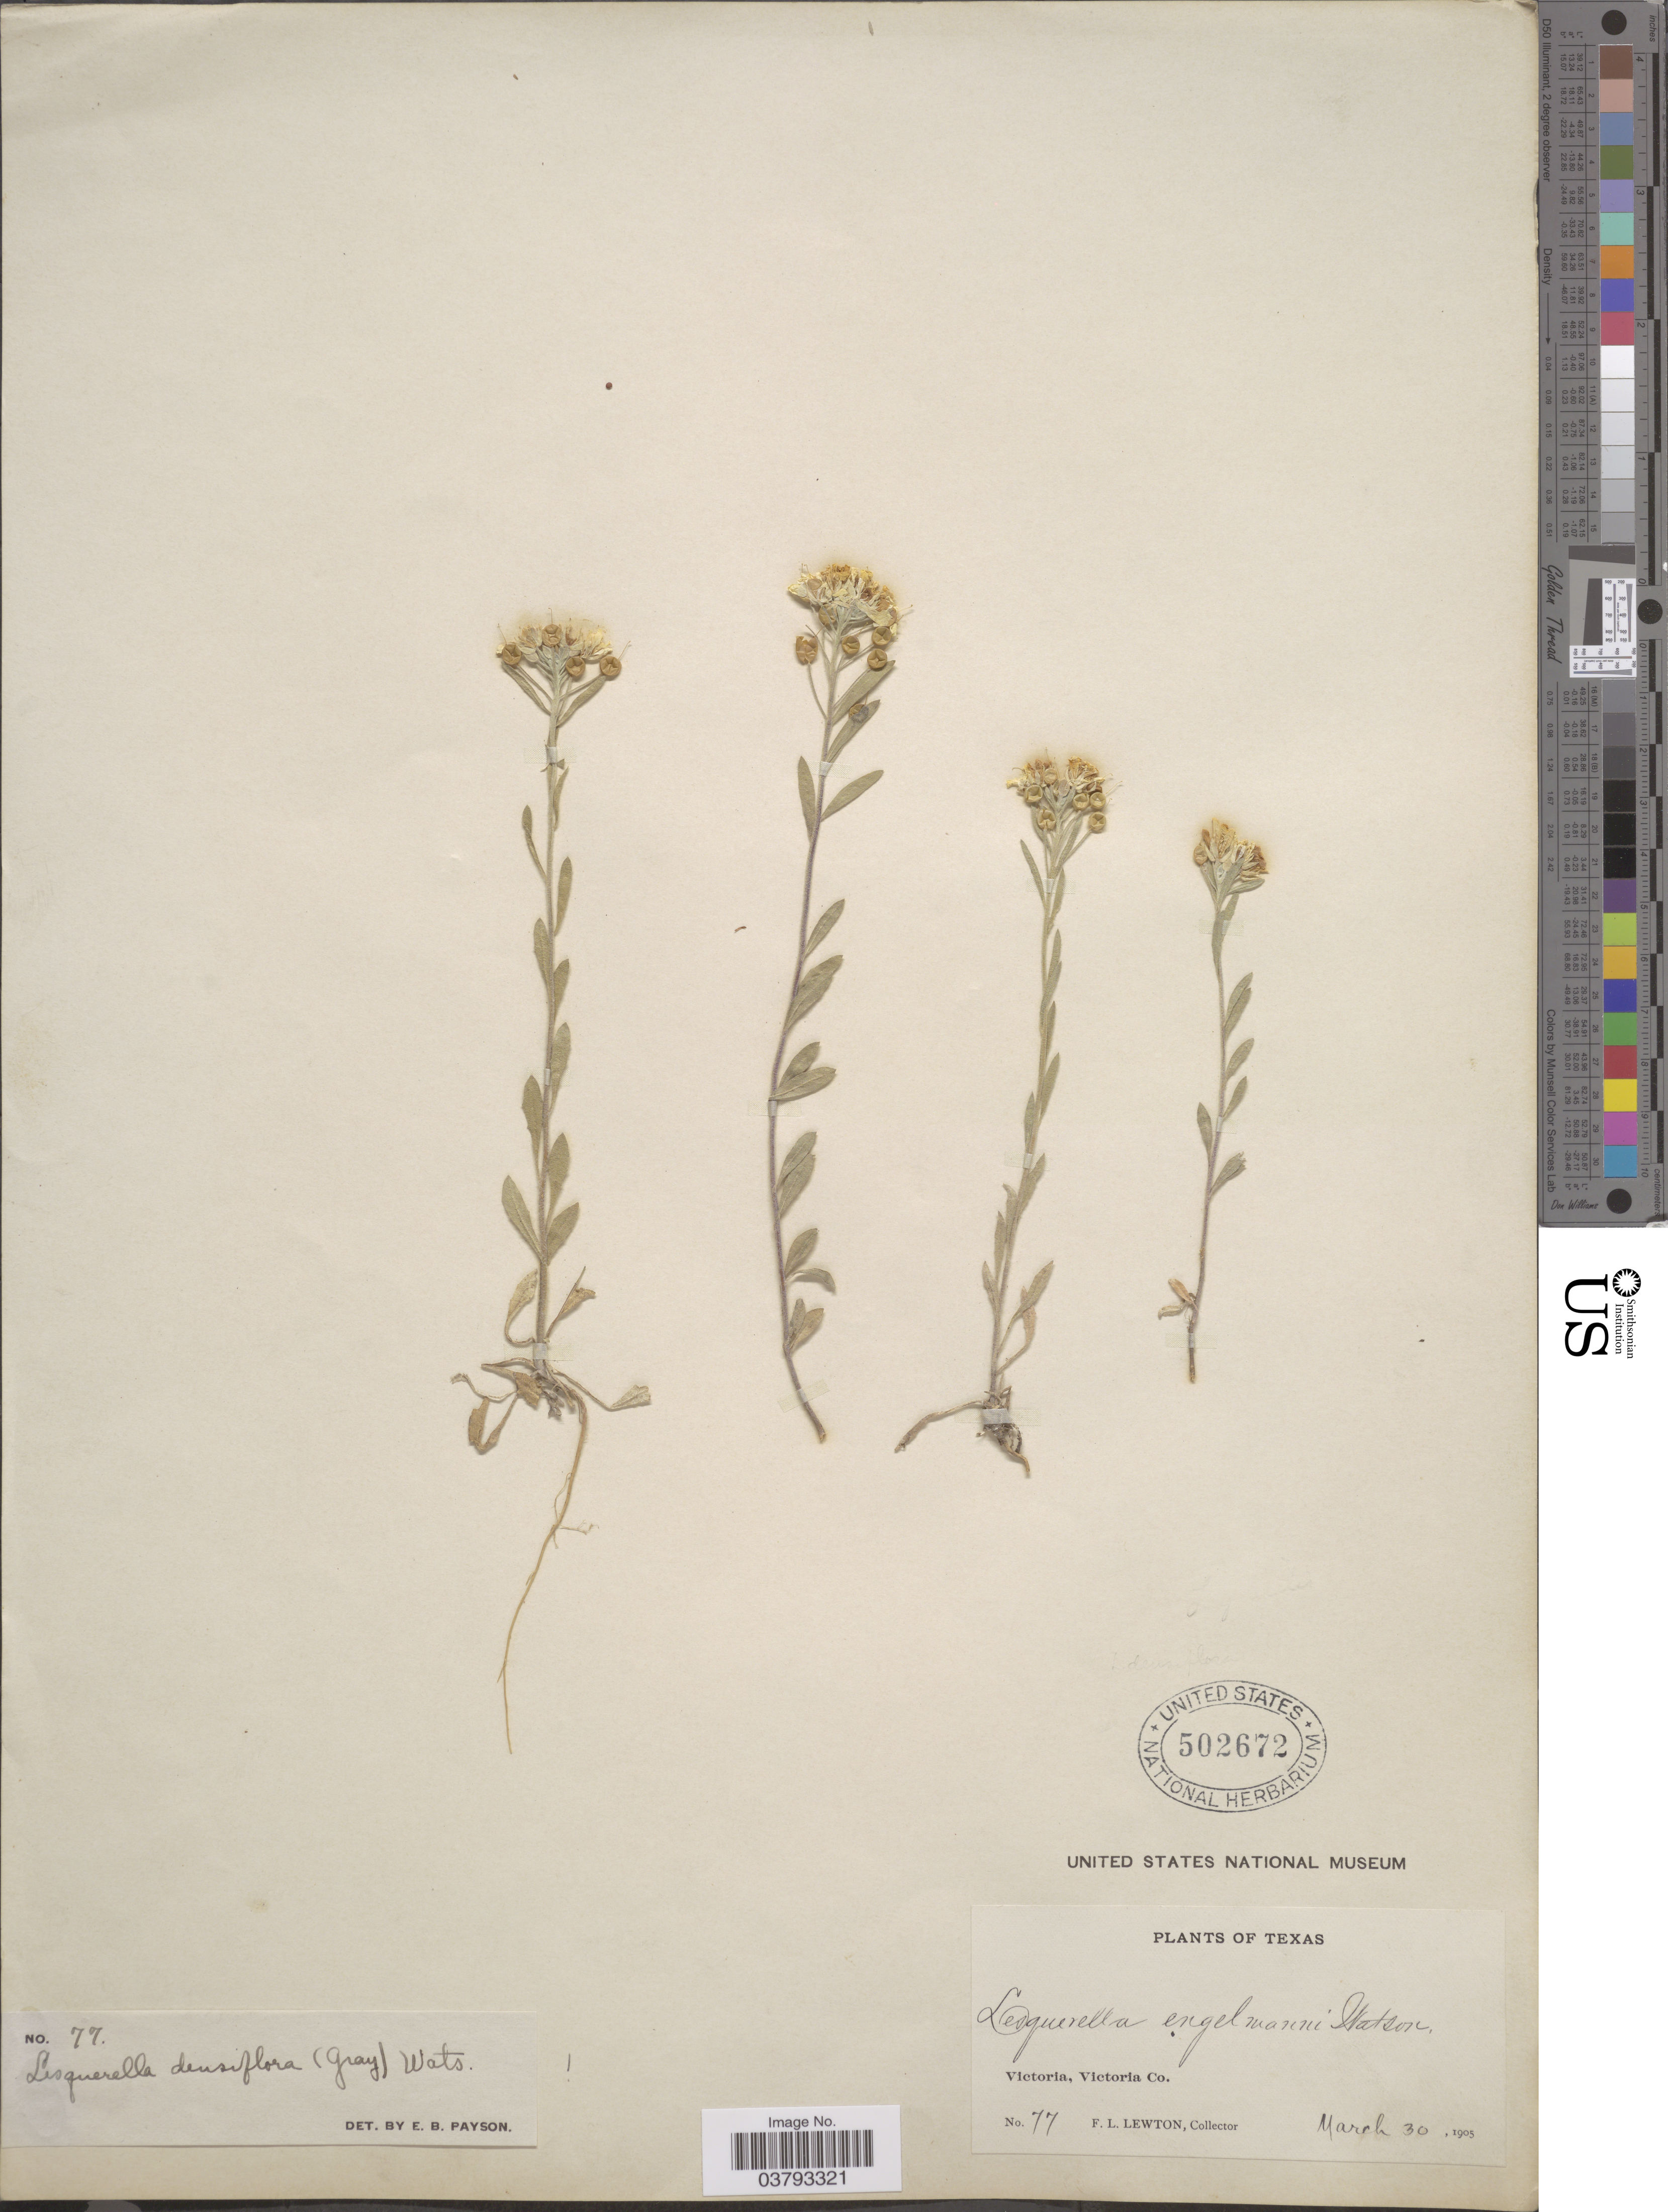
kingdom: Plantae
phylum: Tracheophyta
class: Magnoliopsida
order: Brassicales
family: Brassicaceae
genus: Lesquerella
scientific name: Lesquerella densiflora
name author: (A. Gray) S. Watson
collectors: F. L. Lewton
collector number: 77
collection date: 1905-03-30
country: United States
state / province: Texas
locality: Victoria, Victoria Co.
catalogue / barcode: US 502672